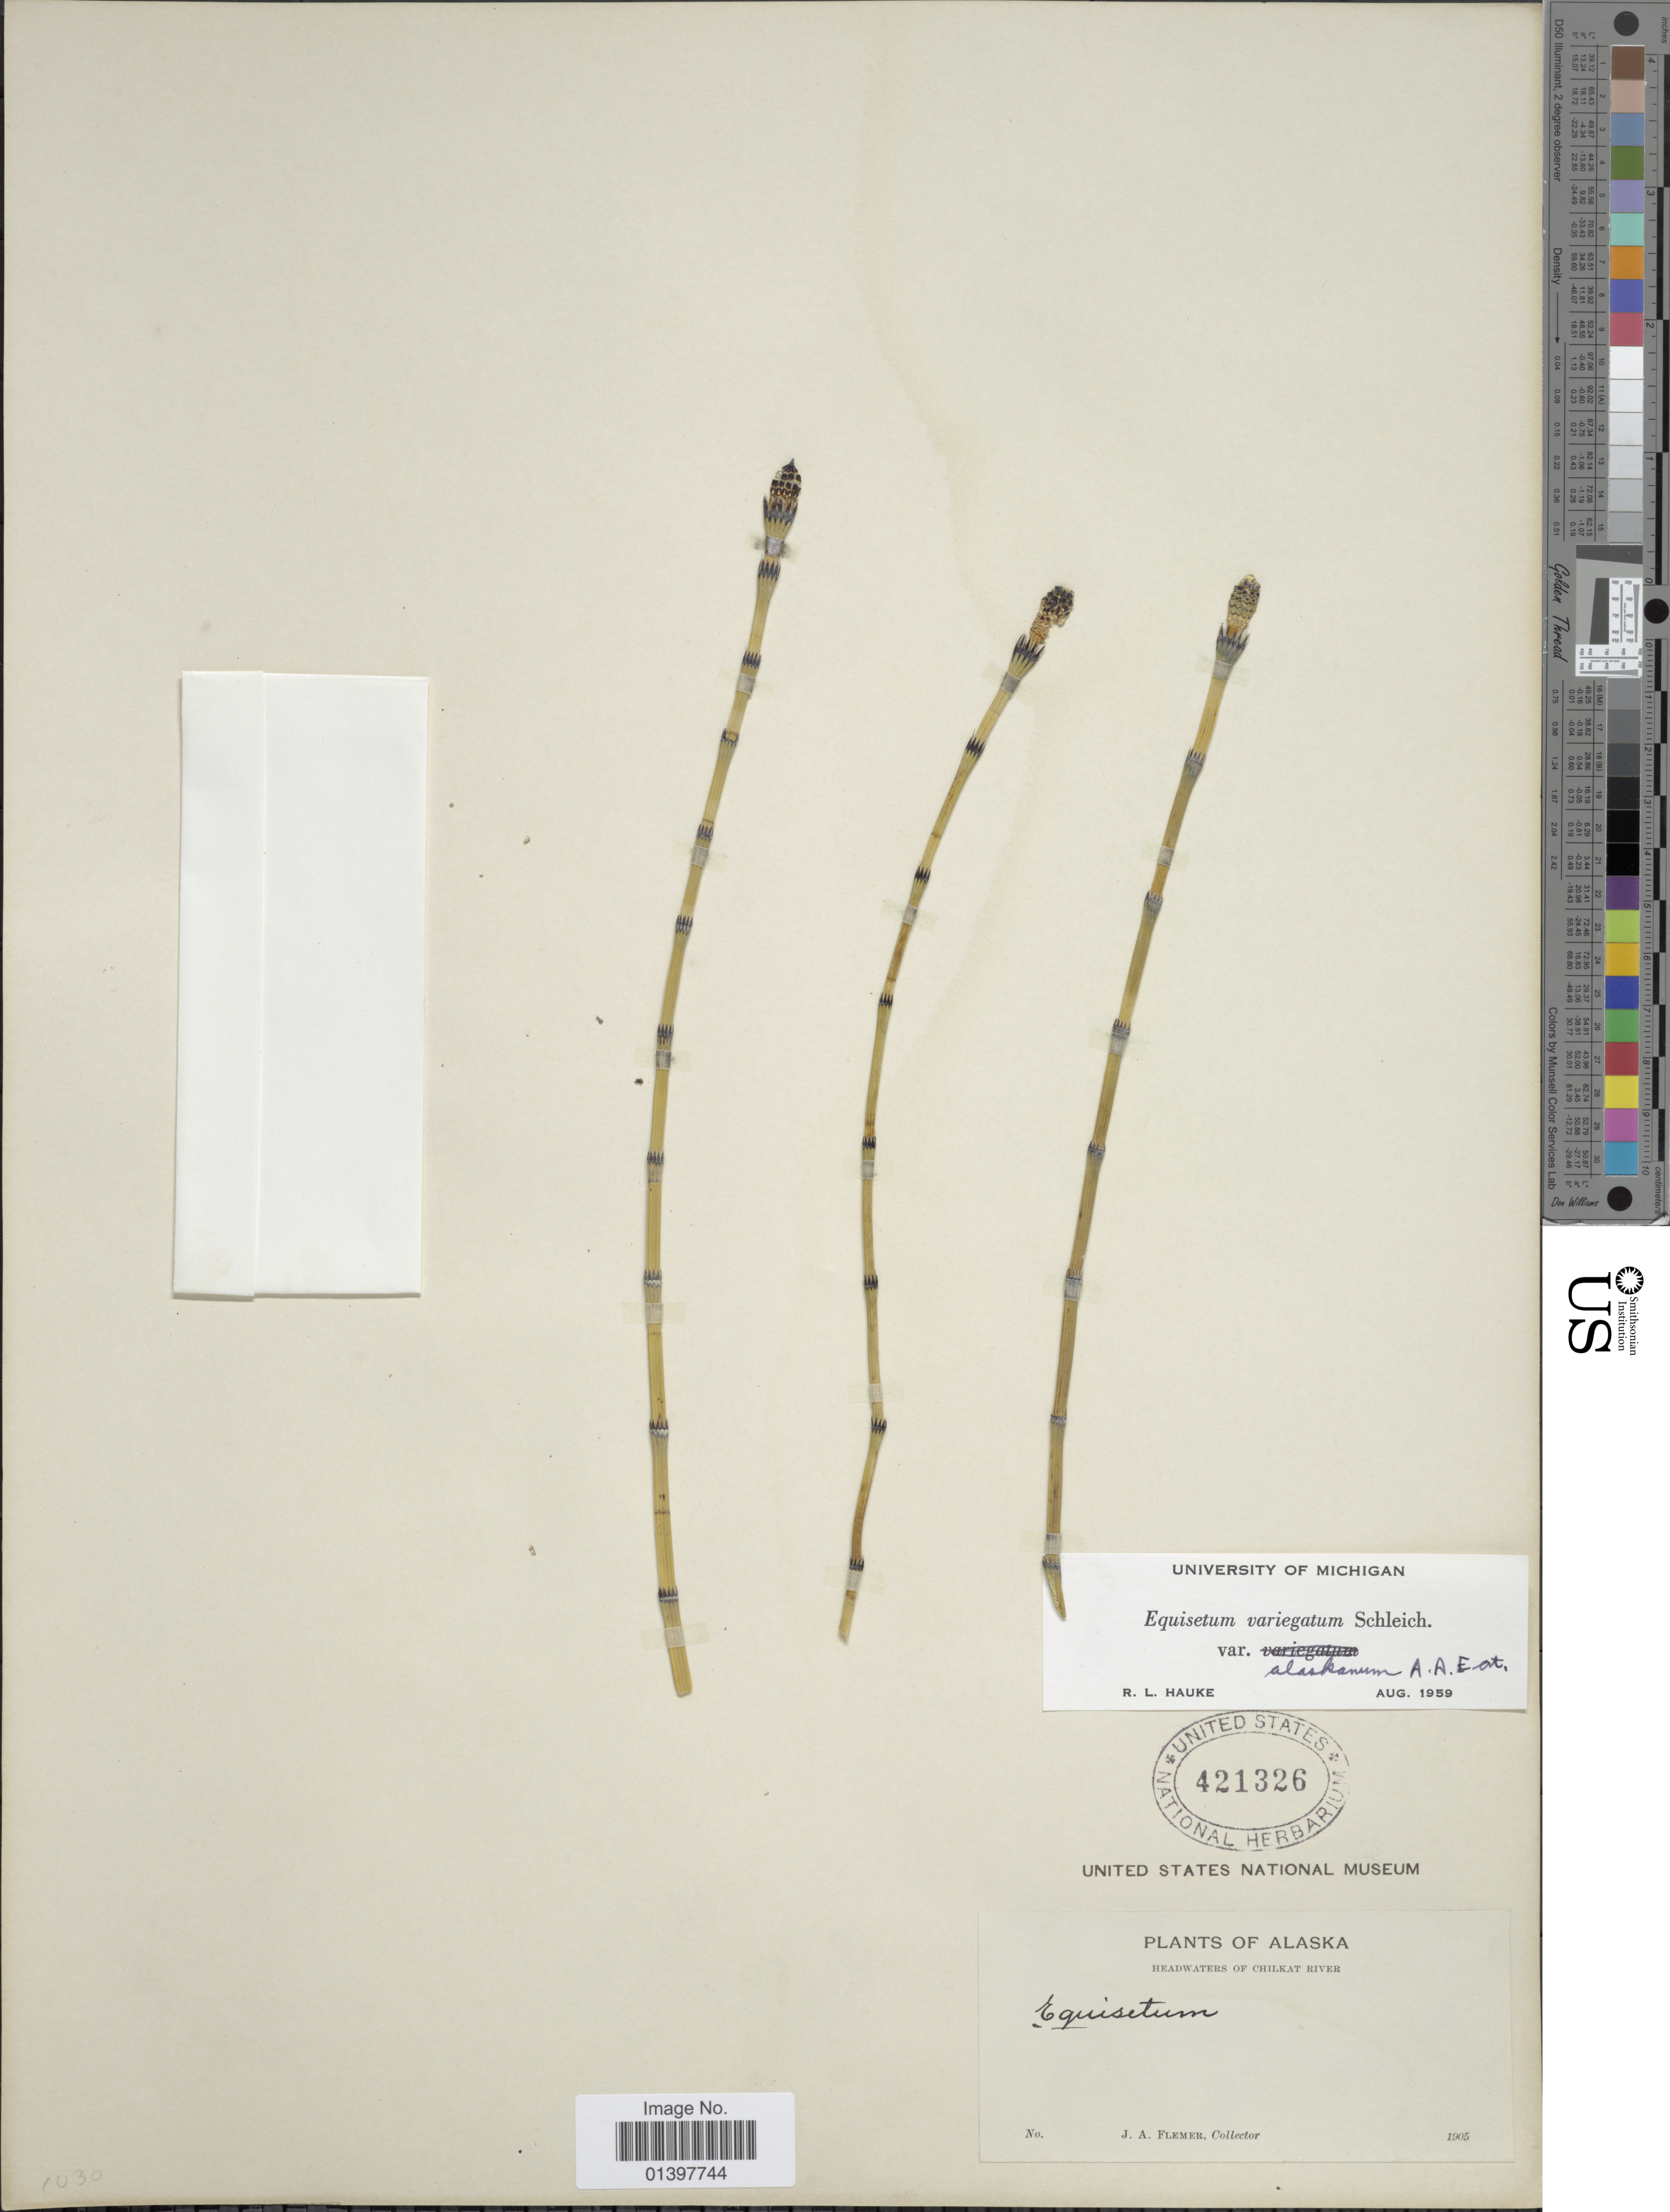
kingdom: Plantae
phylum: Tracheophyta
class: Polypodiopsida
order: Equisetales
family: Equisetaceae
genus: Equisetum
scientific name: Equisetum variegatum var. alaskanum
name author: A.A. Eaton ex Trel. in Harriman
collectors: J. Flemer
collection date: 1905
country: United States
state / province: Alaska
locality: Headwaters of Chilkat River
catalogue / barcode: US 421326